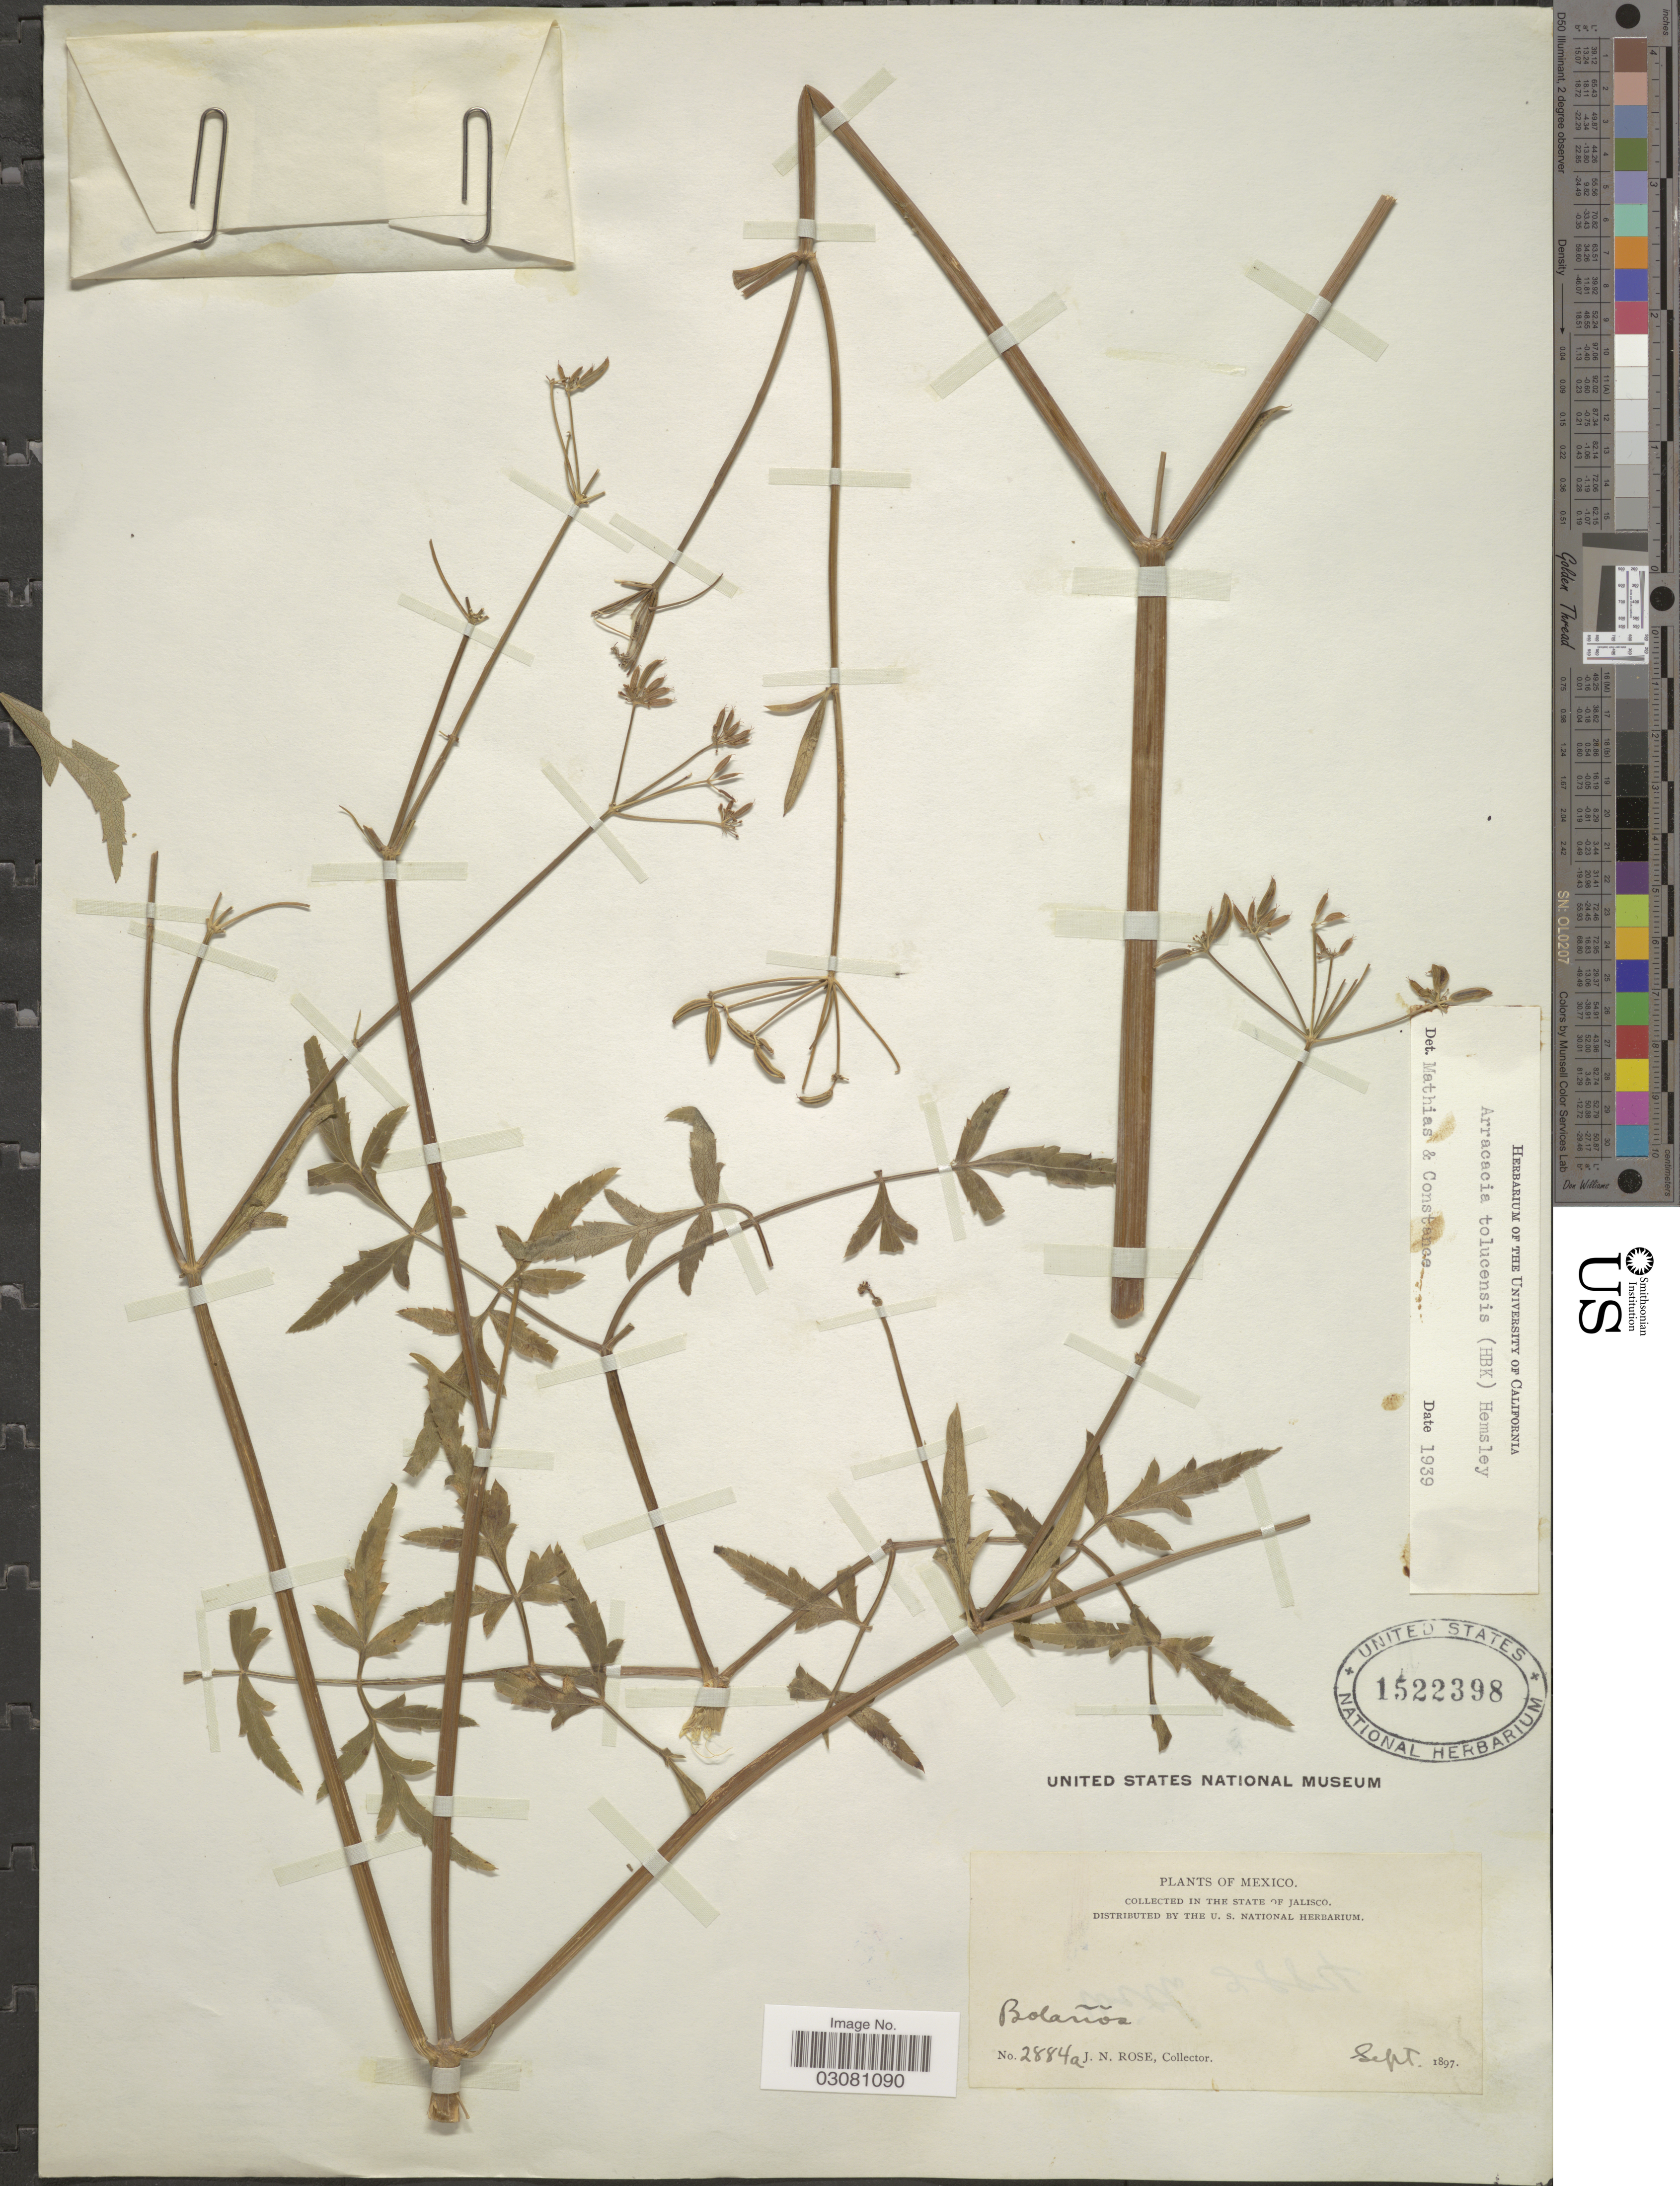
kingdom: Plantae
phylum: Tracheophyta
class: Magnoliopsida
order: Apiales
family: Apiaceae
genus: Arracacia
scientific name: Arracacia tolucensis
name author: (Kunth) Hemsl.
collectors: J. N. Rose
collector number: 2884a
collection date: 1897-09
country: Mexico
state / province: Jalisco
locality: Bolañós.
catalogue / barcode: US 1522398